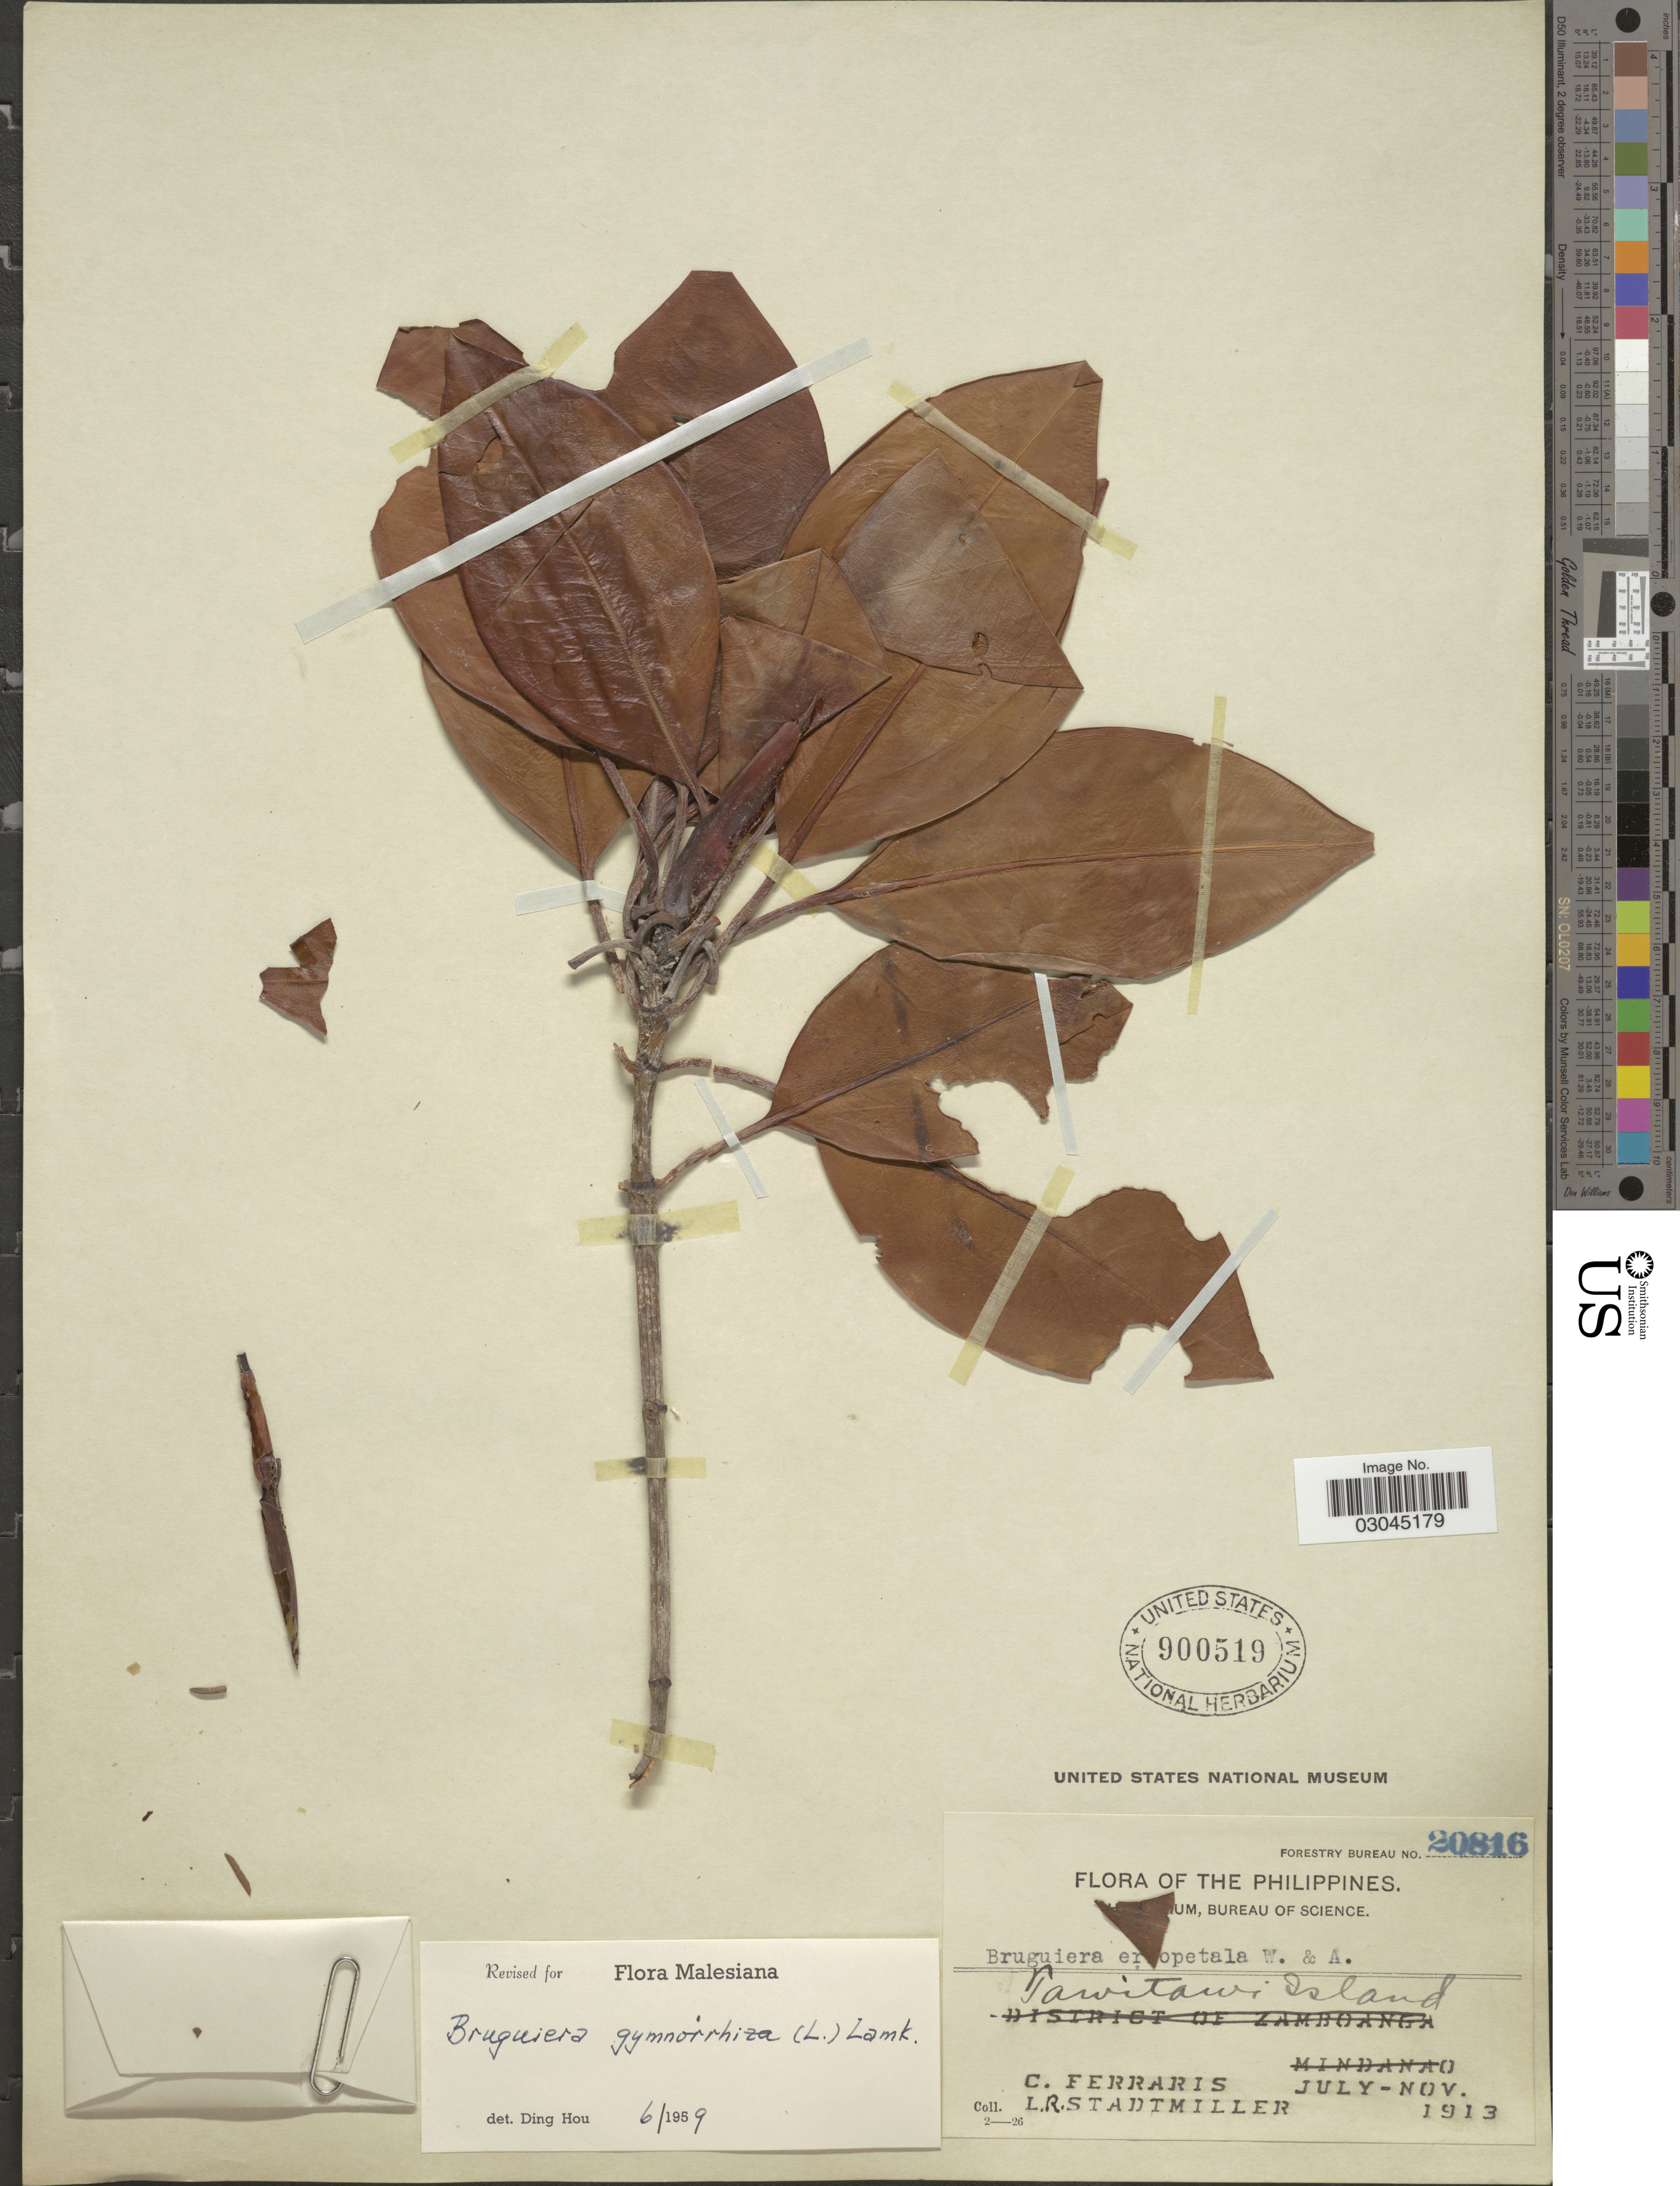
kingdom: Plantae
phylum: Tracheophyta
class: Magnoliopsida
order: Malpighiales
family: Rhizophoraceae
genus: Bruguiera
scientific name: Bruguiera gymnorhiza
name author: (L.) Savigny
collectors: C. Ferraris & L. Stadtmiller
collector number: Forestry Bureau 20816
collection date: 1913-07/1913-11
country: Philippines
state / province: Muslim Mindanao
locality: Tawitawi Island.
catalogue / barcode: US 900519